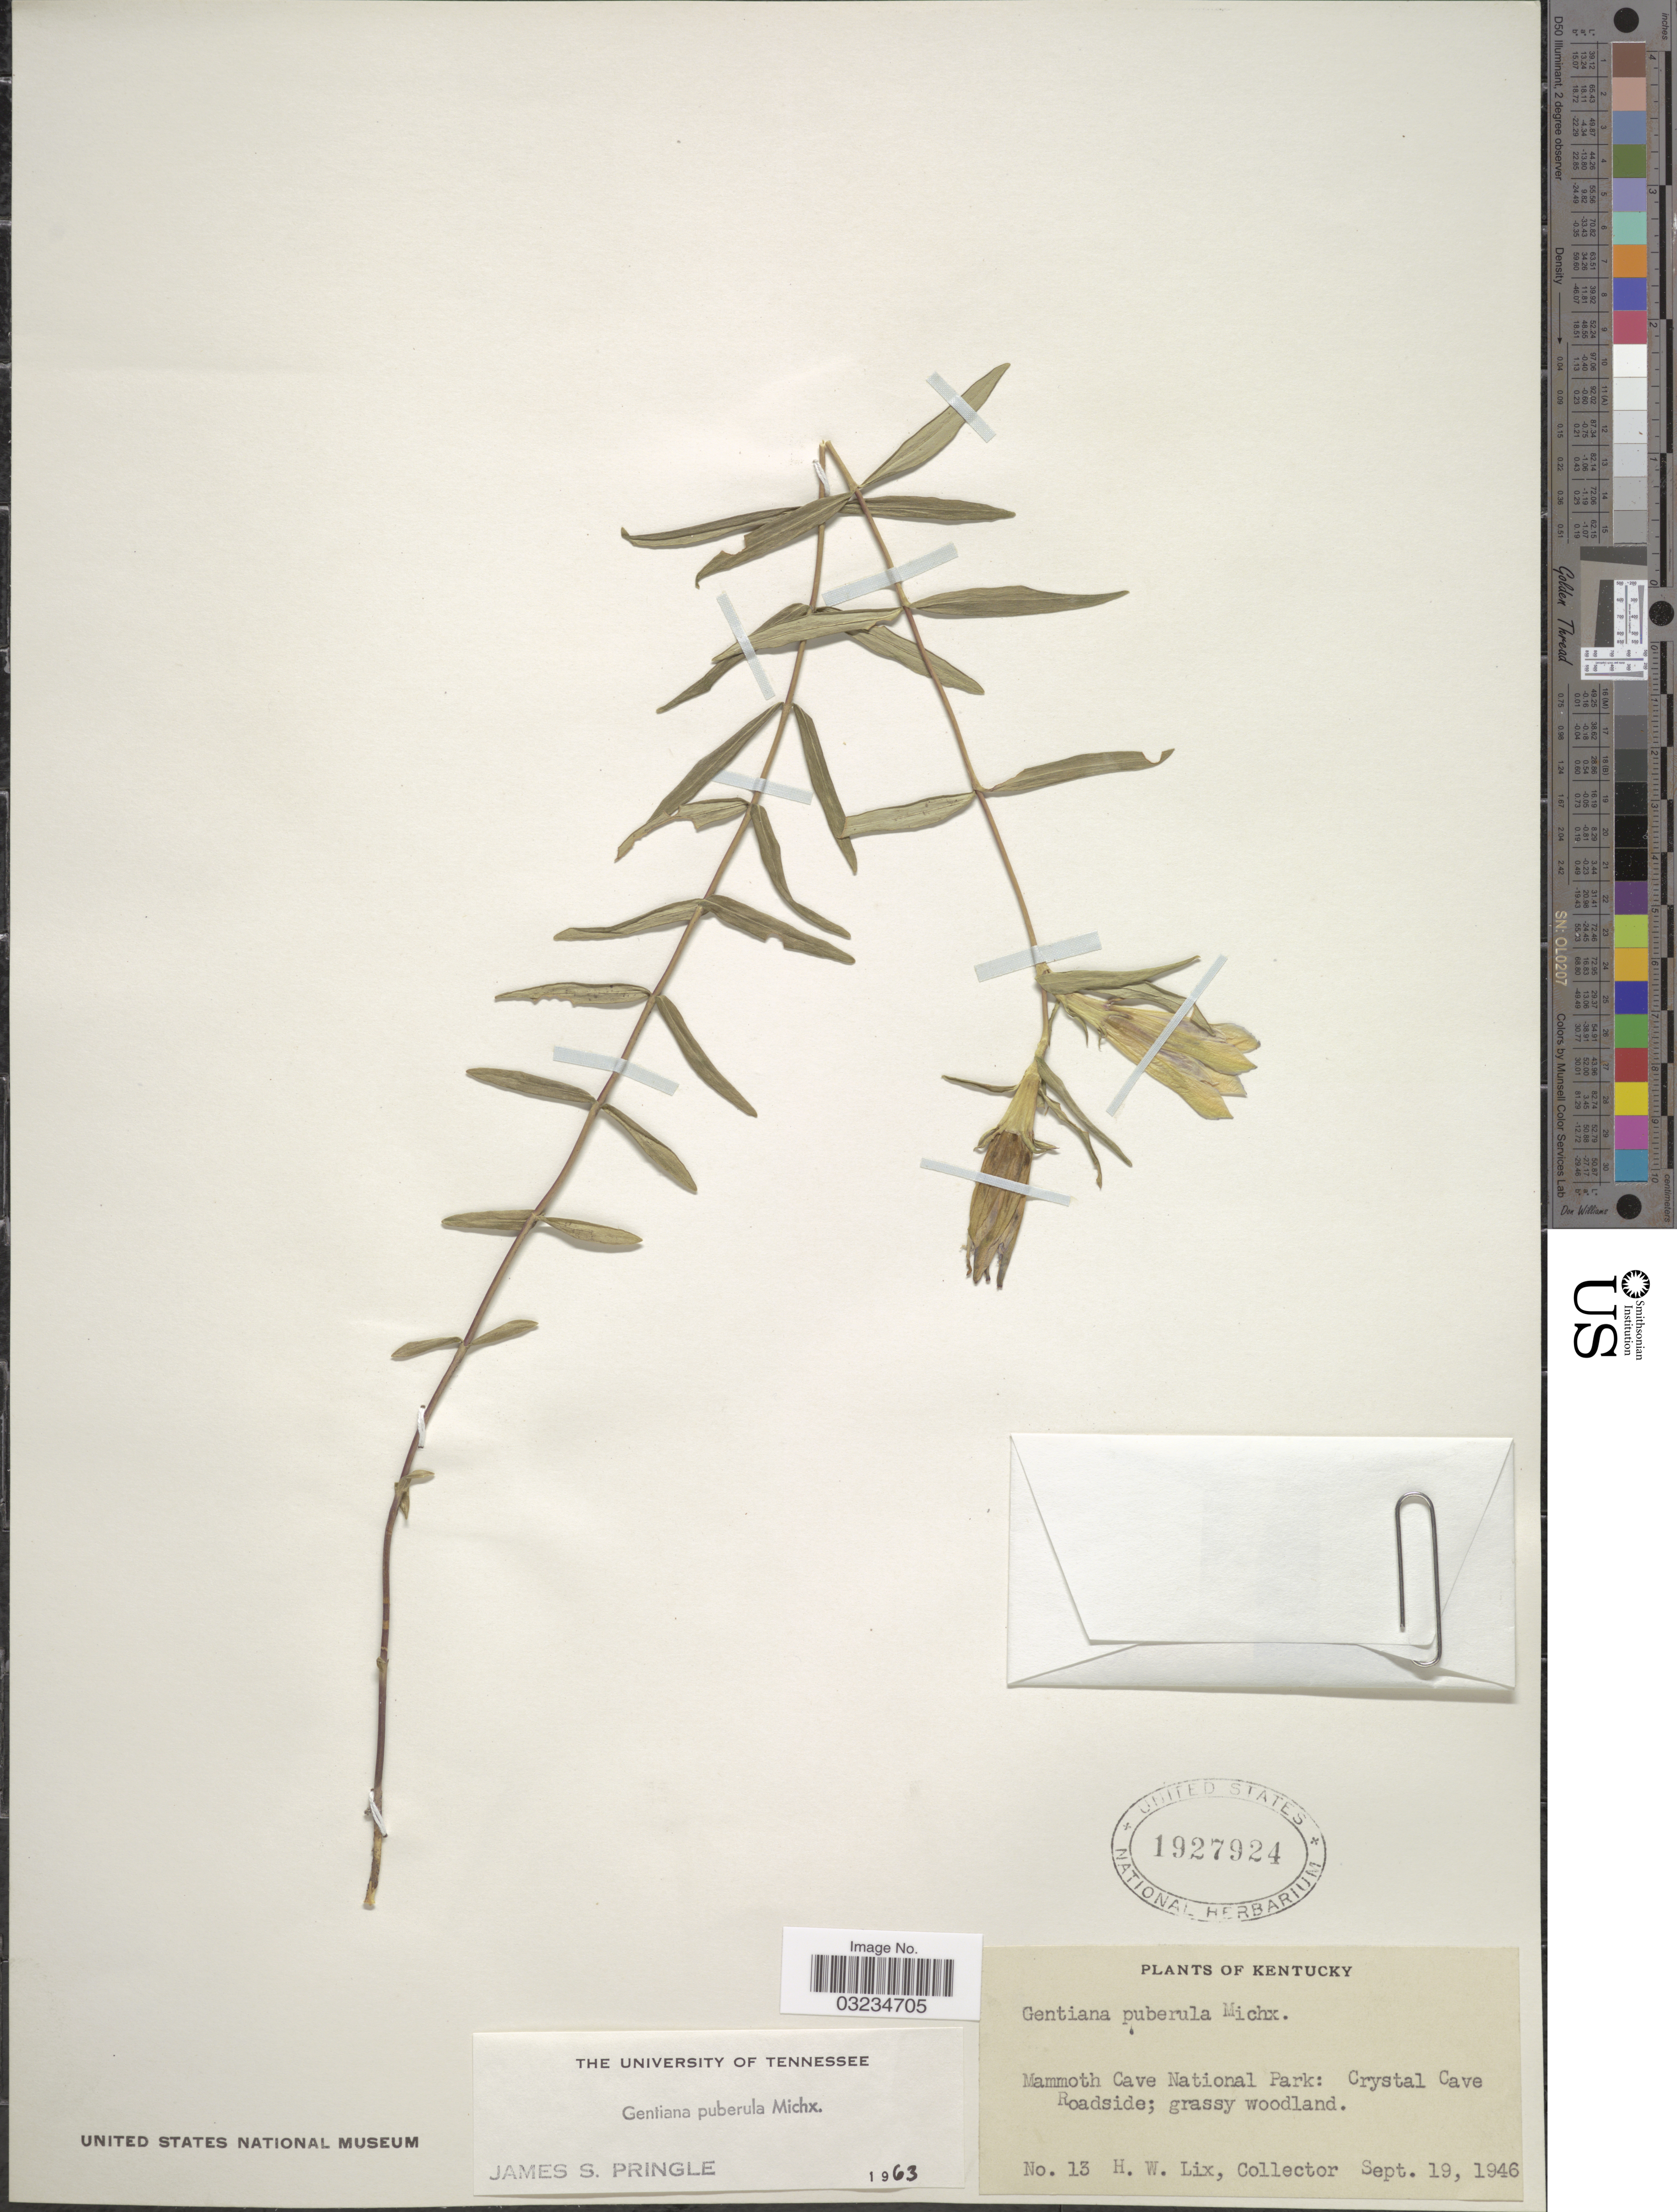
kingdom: Plantae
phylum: Tracheophyta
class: Magnoliopsida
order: Gentianales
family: Gentianaceae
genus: Gentiana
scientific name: Gentiana puberula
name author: Michx.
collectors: H. W. Lix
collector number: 13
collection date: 1946-09-19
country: United States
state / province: Kentucky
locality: Mammoth Cave National Park: Crystal Cave Roadside.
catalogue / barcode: US 1927924